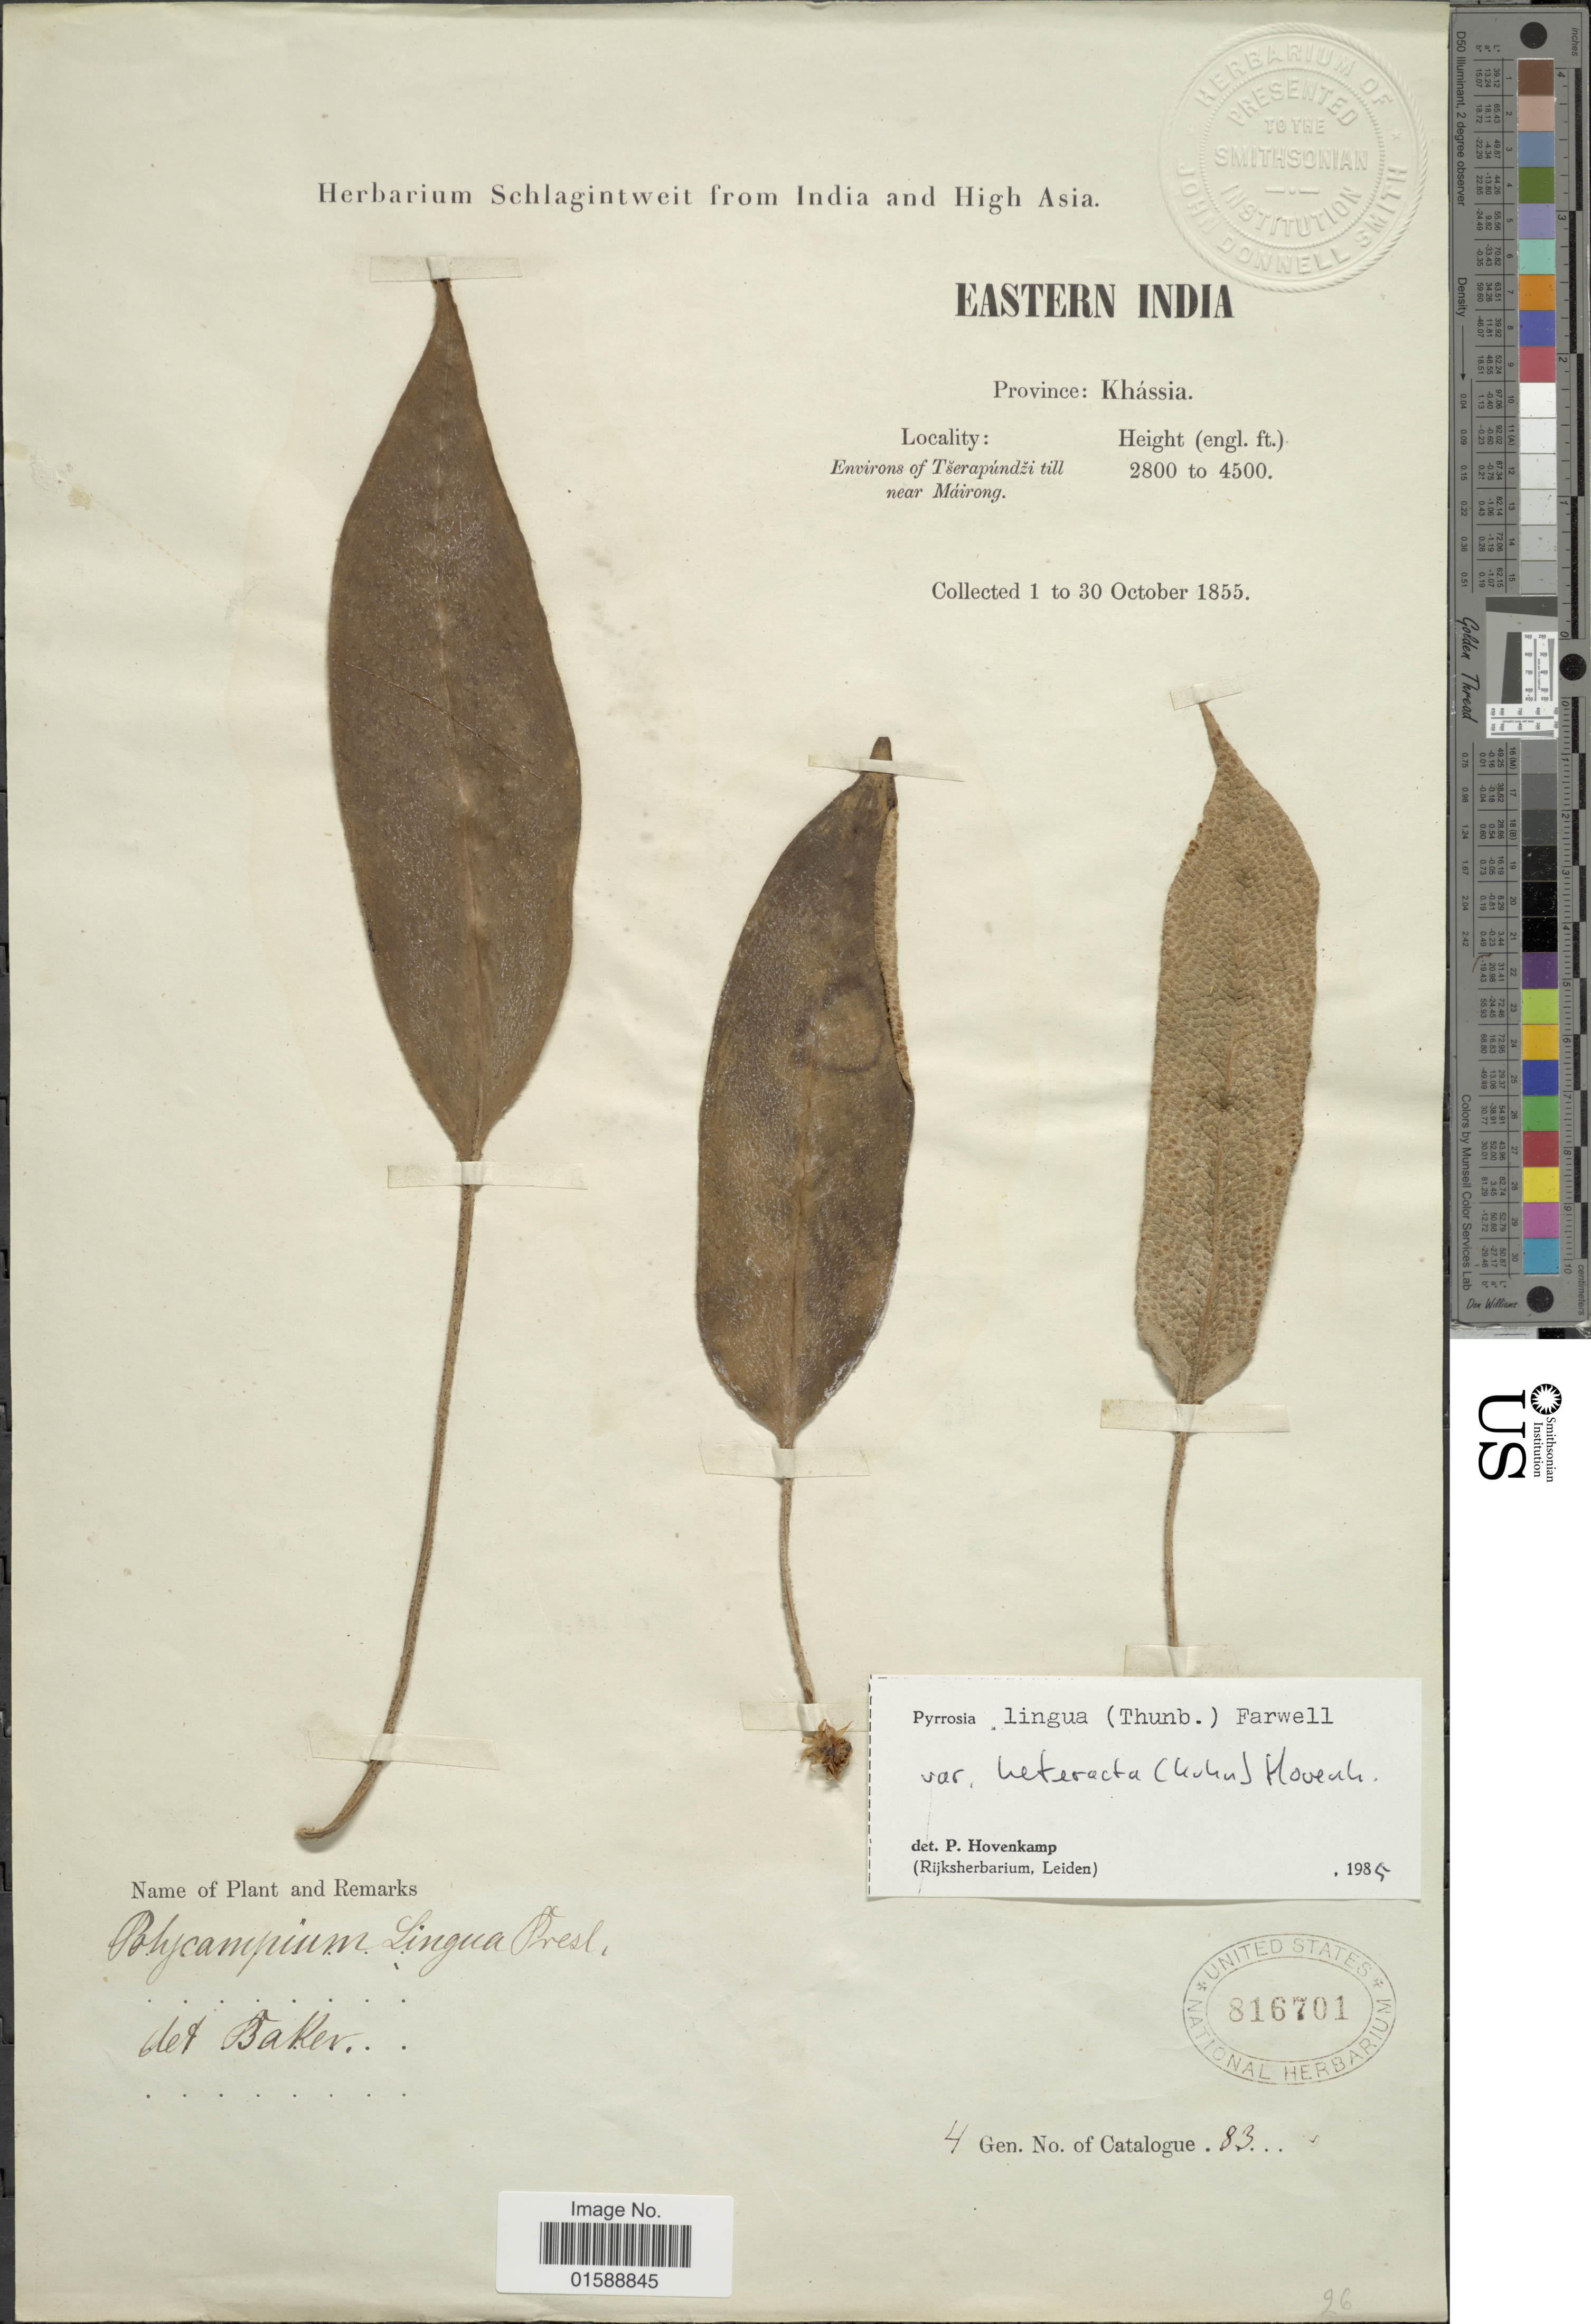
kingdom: Plantae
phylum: Tracheophyta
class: Polypodiopsida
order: Polypodiales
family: Polypodiaceae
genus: Pyrrosia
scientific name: Pyrrosia heteractis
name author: (Mett. ex Kuhn) Ching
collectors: Herbarium Schlagintweit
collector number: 83?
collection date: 1855-10-01/1855-10-30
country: India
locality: Eastern India. Province: Khássia, Environs of Tserapúndzi till near Máirong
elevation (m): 853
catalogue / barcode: US 816701